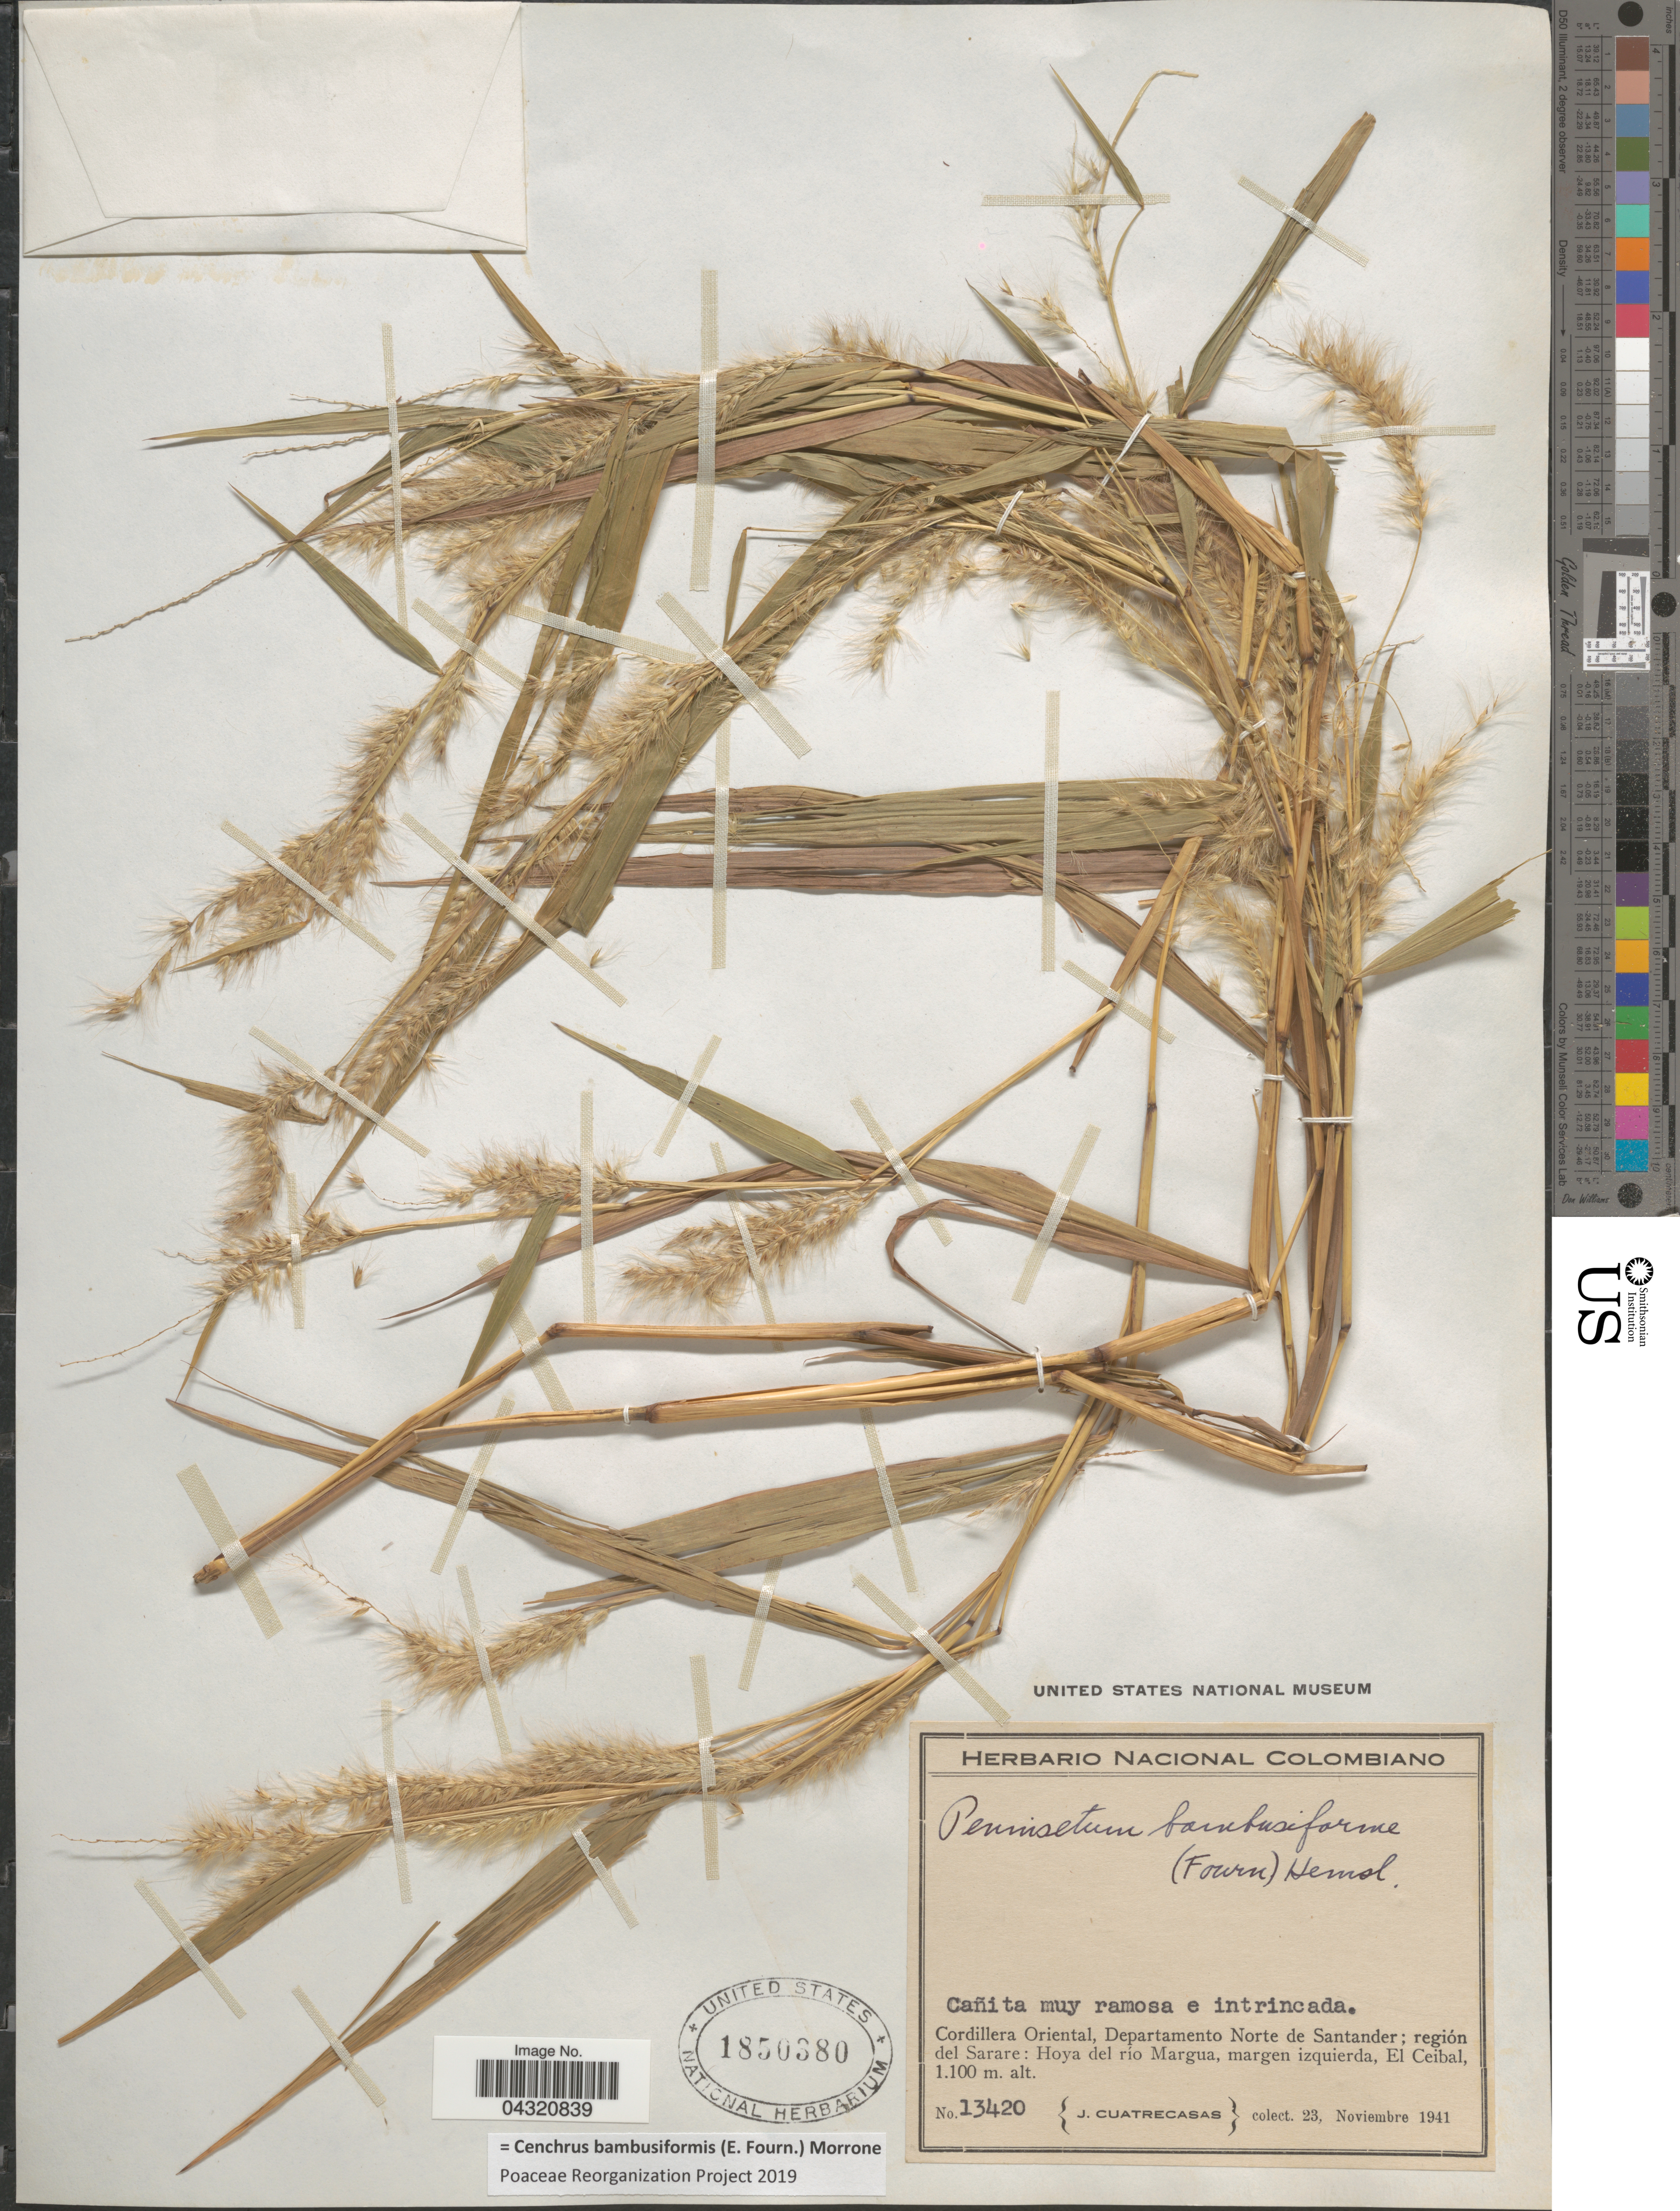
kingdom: Plantae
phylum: Tracheophyta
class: Liliopsida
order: Poales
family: Poaceae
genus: Cenchrus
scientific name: Cenchrus bambusiformis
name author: (E. Fourn.) Morrone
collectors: J. Cuatrecasas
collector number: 13420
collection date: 1941-11-23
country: Colombia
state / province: Norte de Santander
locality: Cordillera Oriental, Departamento Norte de Santander; región del Sarare: Hoya del río Margua, margin izquierda, El Ceibal.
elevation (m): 1100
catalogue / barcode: US 1850380